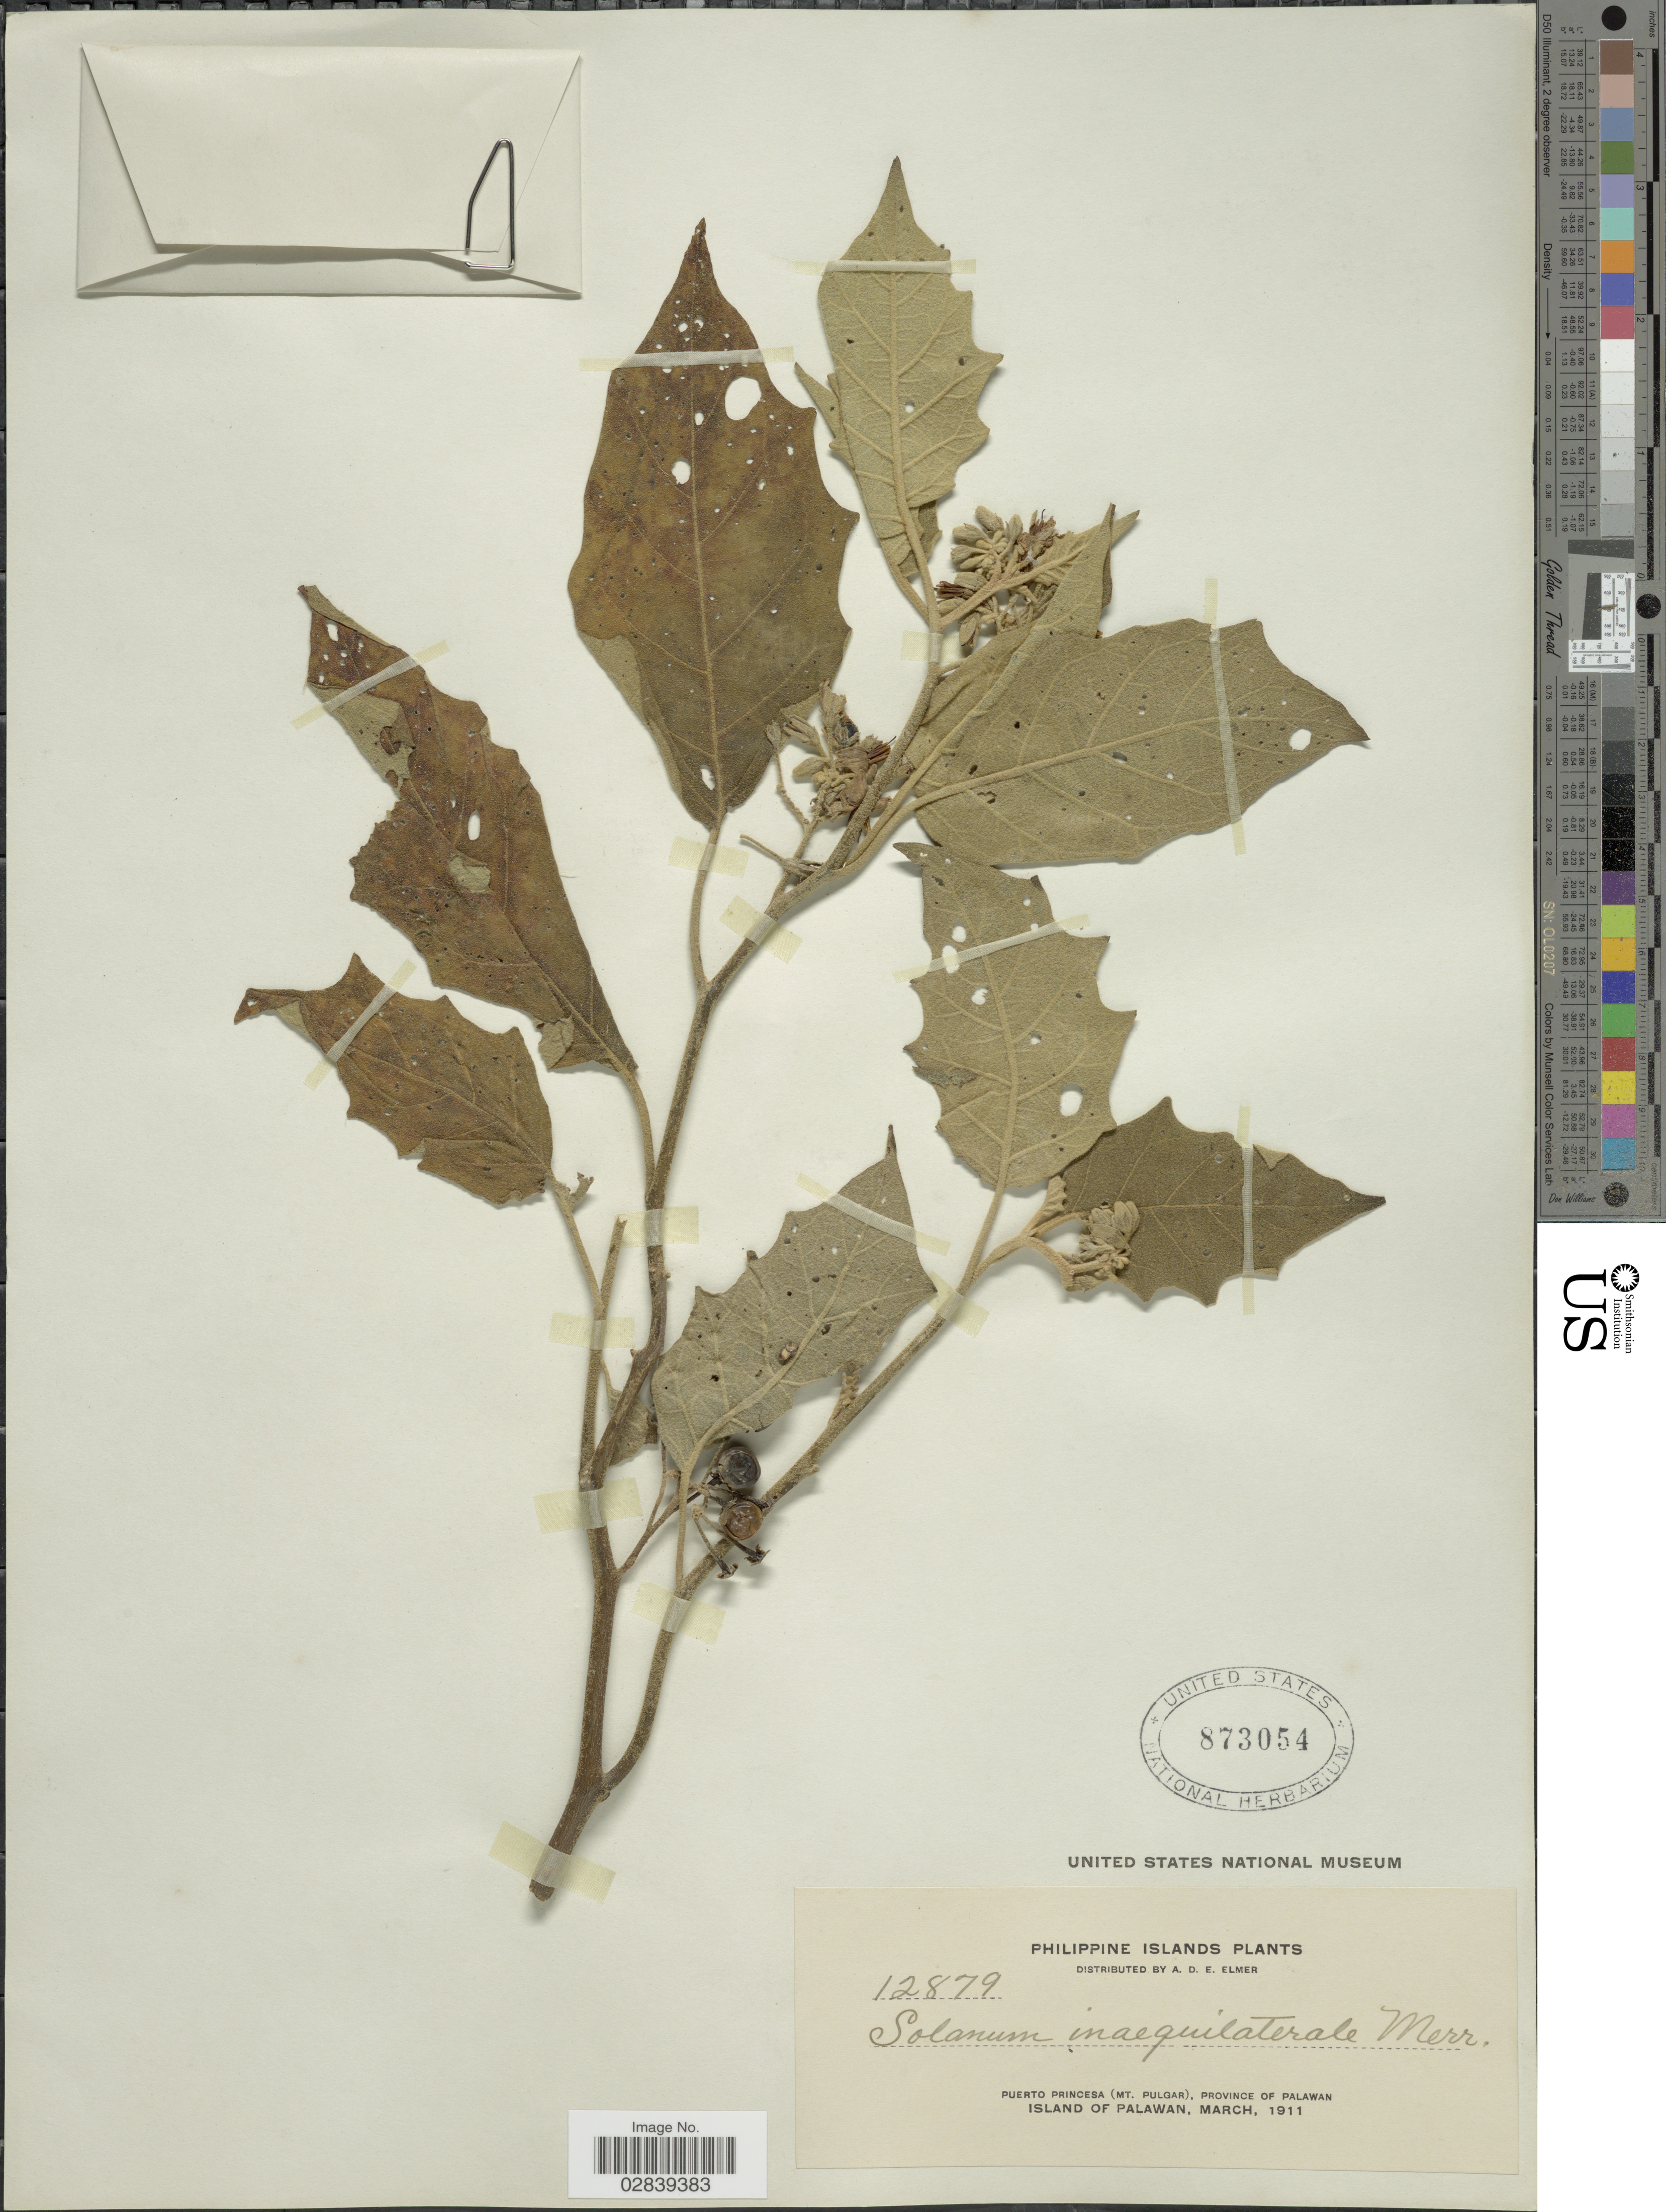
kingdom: Plantae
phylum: Tracheophyta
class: Magnoliopsida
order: Solanales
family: Solanaceae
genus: Solanum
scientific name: Solanum inaequilaterale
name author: Merr.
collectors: A. D. E. Elmer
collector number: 12879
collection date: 1911-03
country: Philippines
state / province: Mimaropa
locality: Puerto Princesa (Mt. Pulgar), Province of Palawan, Island of Palawan.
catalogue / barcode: US 873054